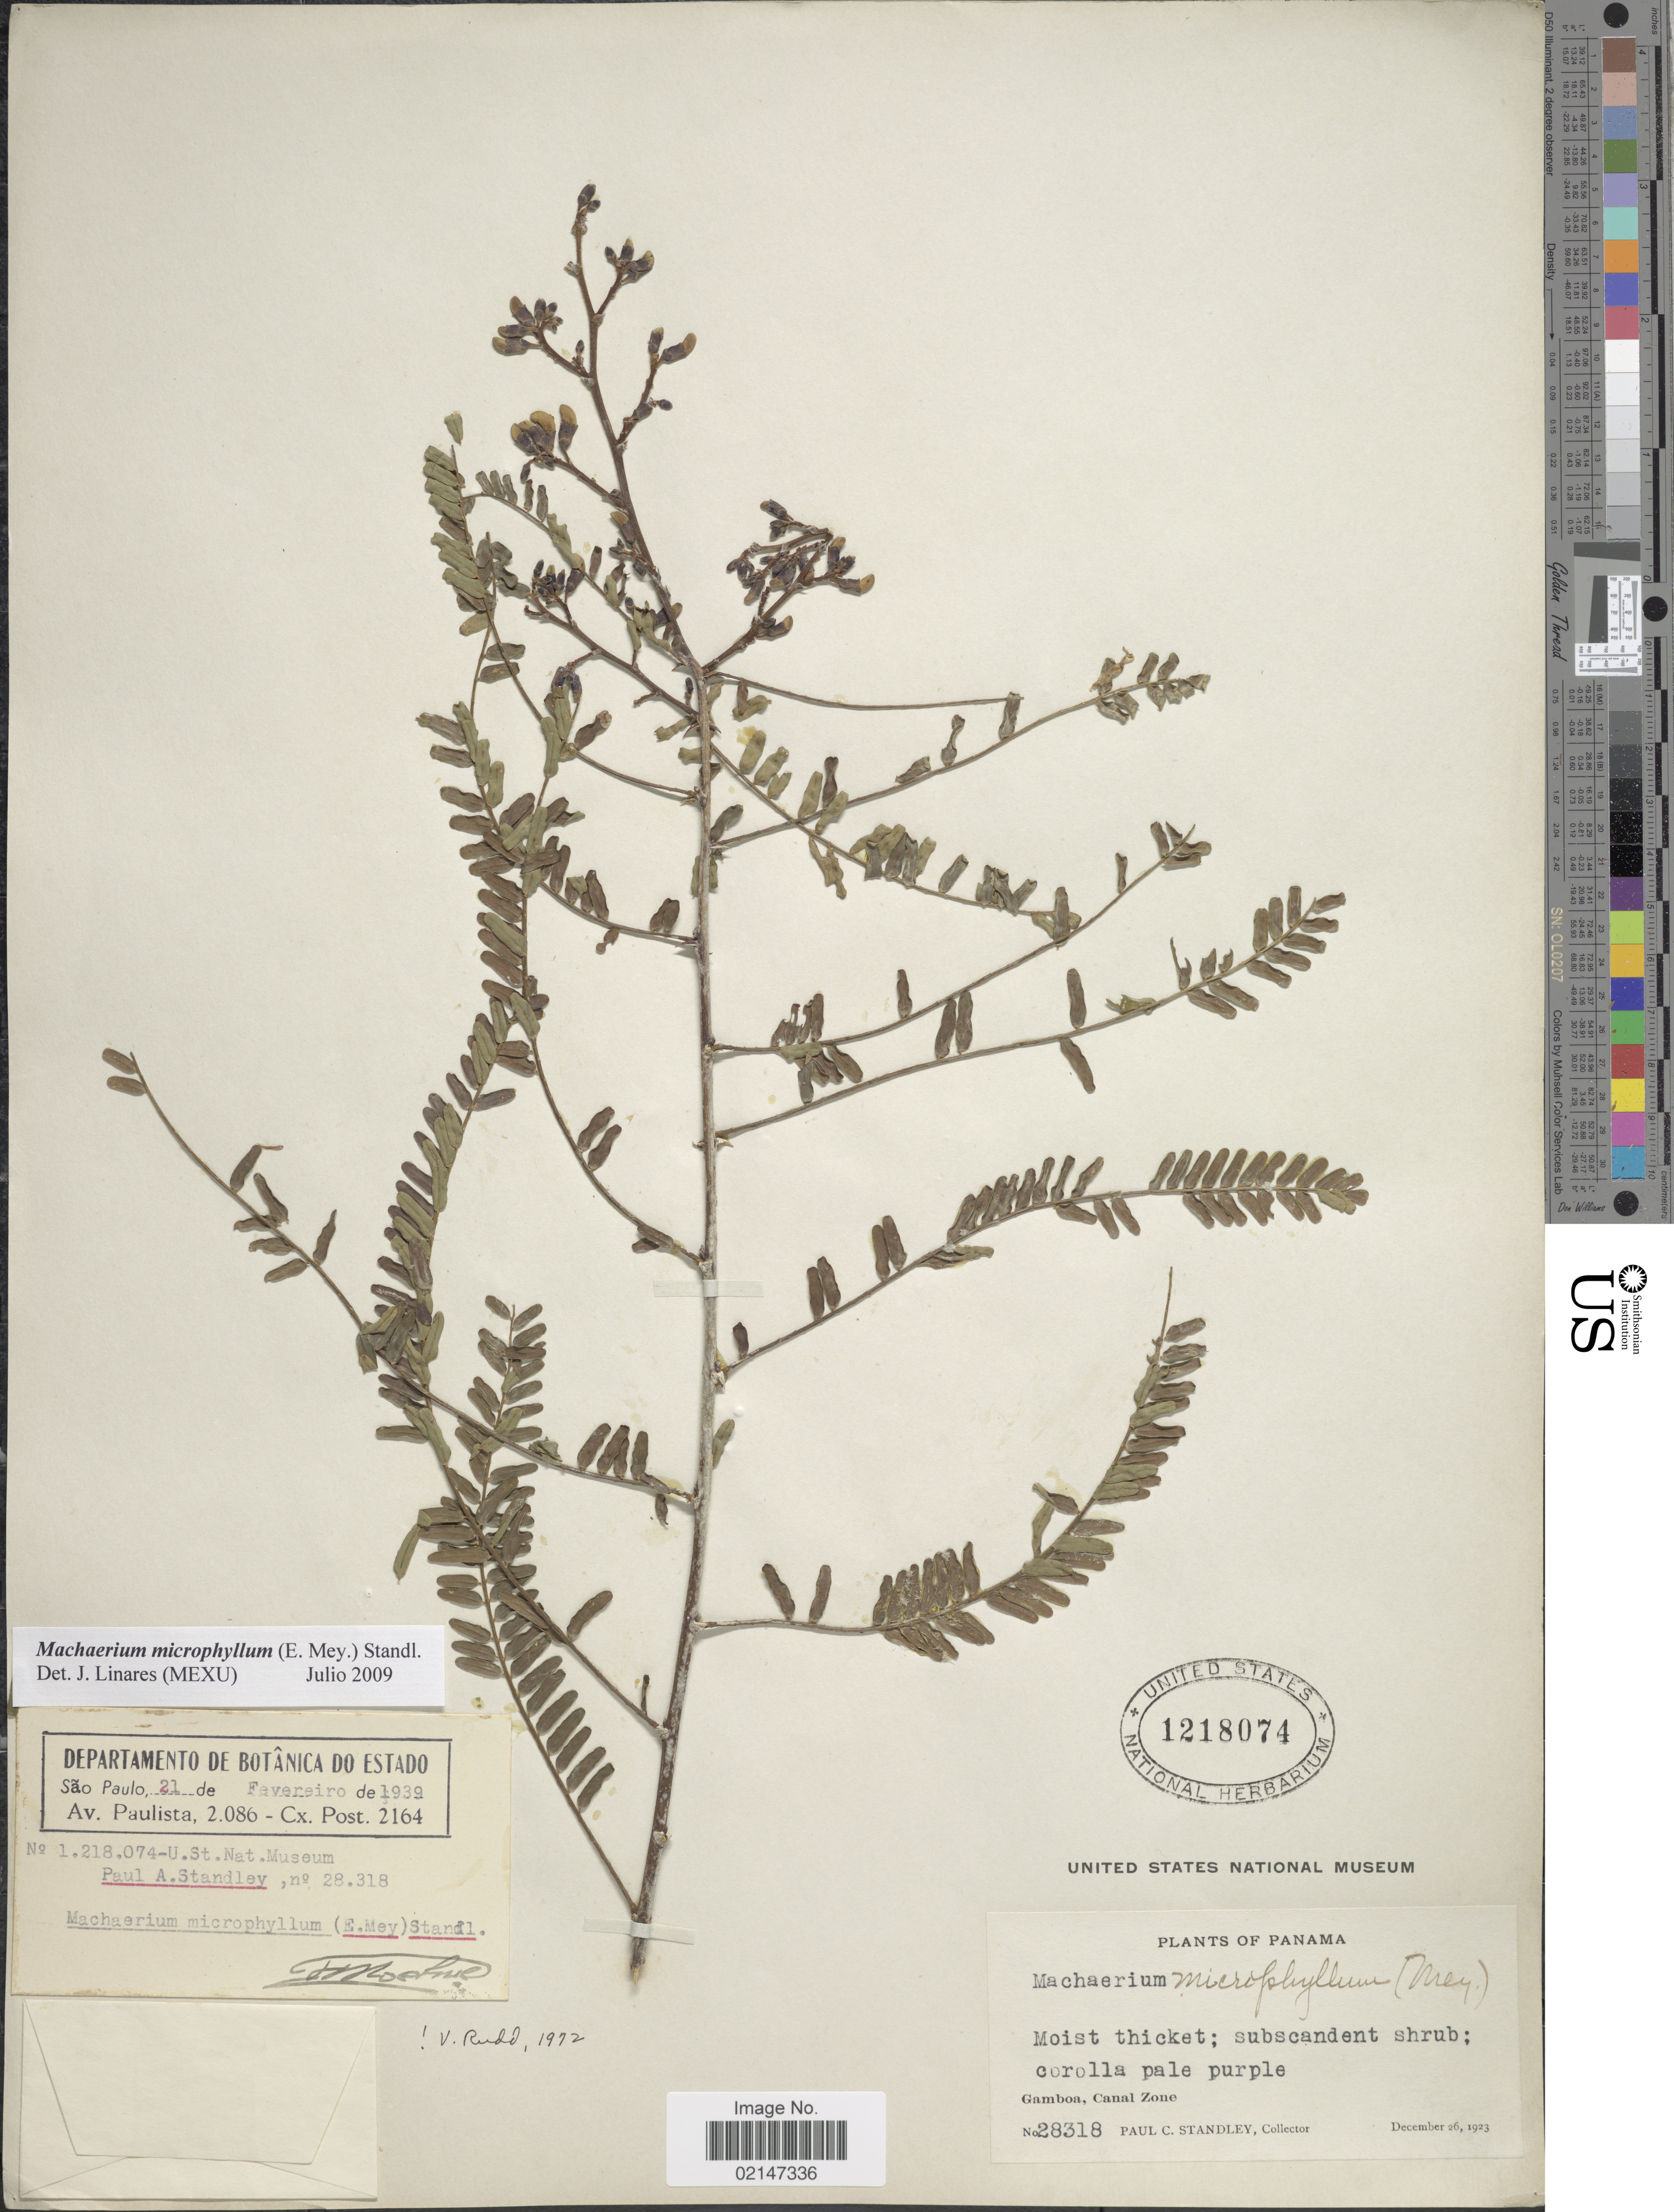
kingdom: Plantae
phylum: Tracheophyta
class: Magnoliopsida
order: Fabales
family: Fabaceae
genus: Machaerium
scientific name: Machaerium microphyllum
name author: Standl.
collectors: P. C. Standley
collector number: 28318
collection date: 1923-12-26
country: Panama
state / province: Colón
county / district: Canal Zone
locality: Moist thicket; Gamboa, Canal Zone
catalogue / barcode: US 1218074